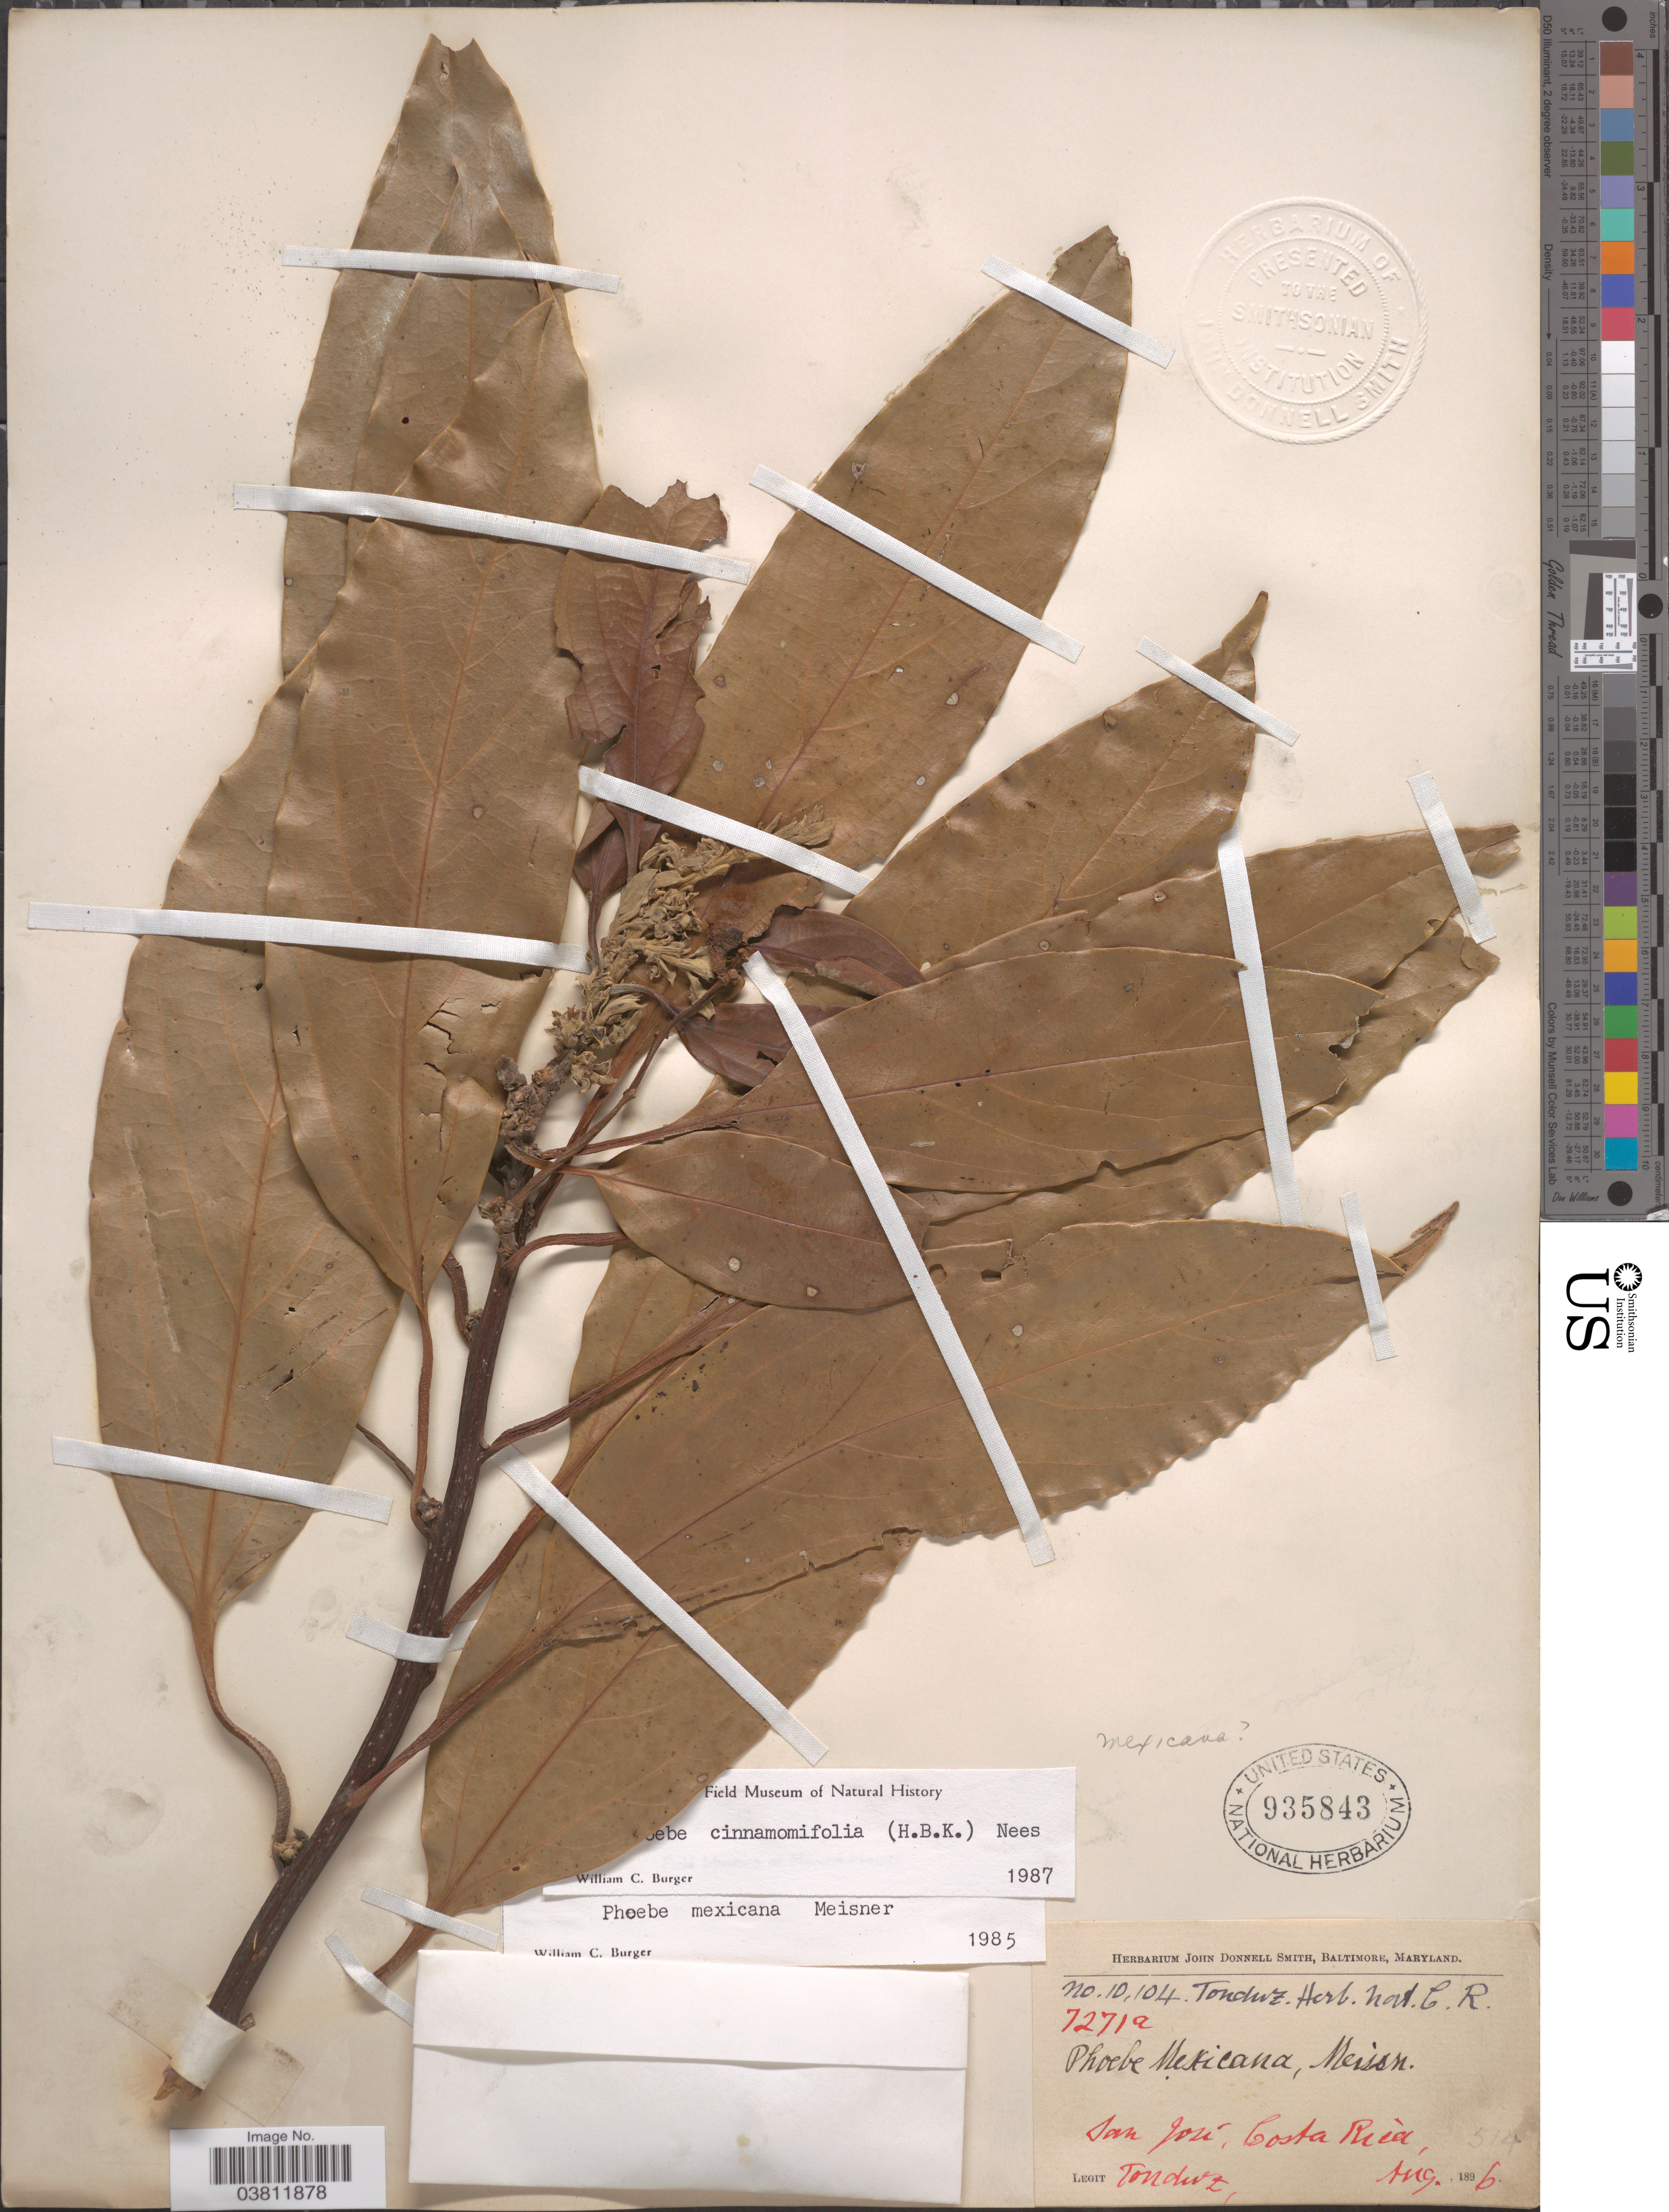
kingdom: Plantae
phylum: Tracheophyta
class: Magnoliopsida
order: Laurales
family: Lauraceae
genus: Phoebe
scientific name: Phoebe cinnamomifolia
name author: (Kunth) Nees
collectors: Tonduz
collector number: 10104/7271a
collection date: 1896-08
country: Costa Rica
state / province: San José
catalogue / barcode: US 935843